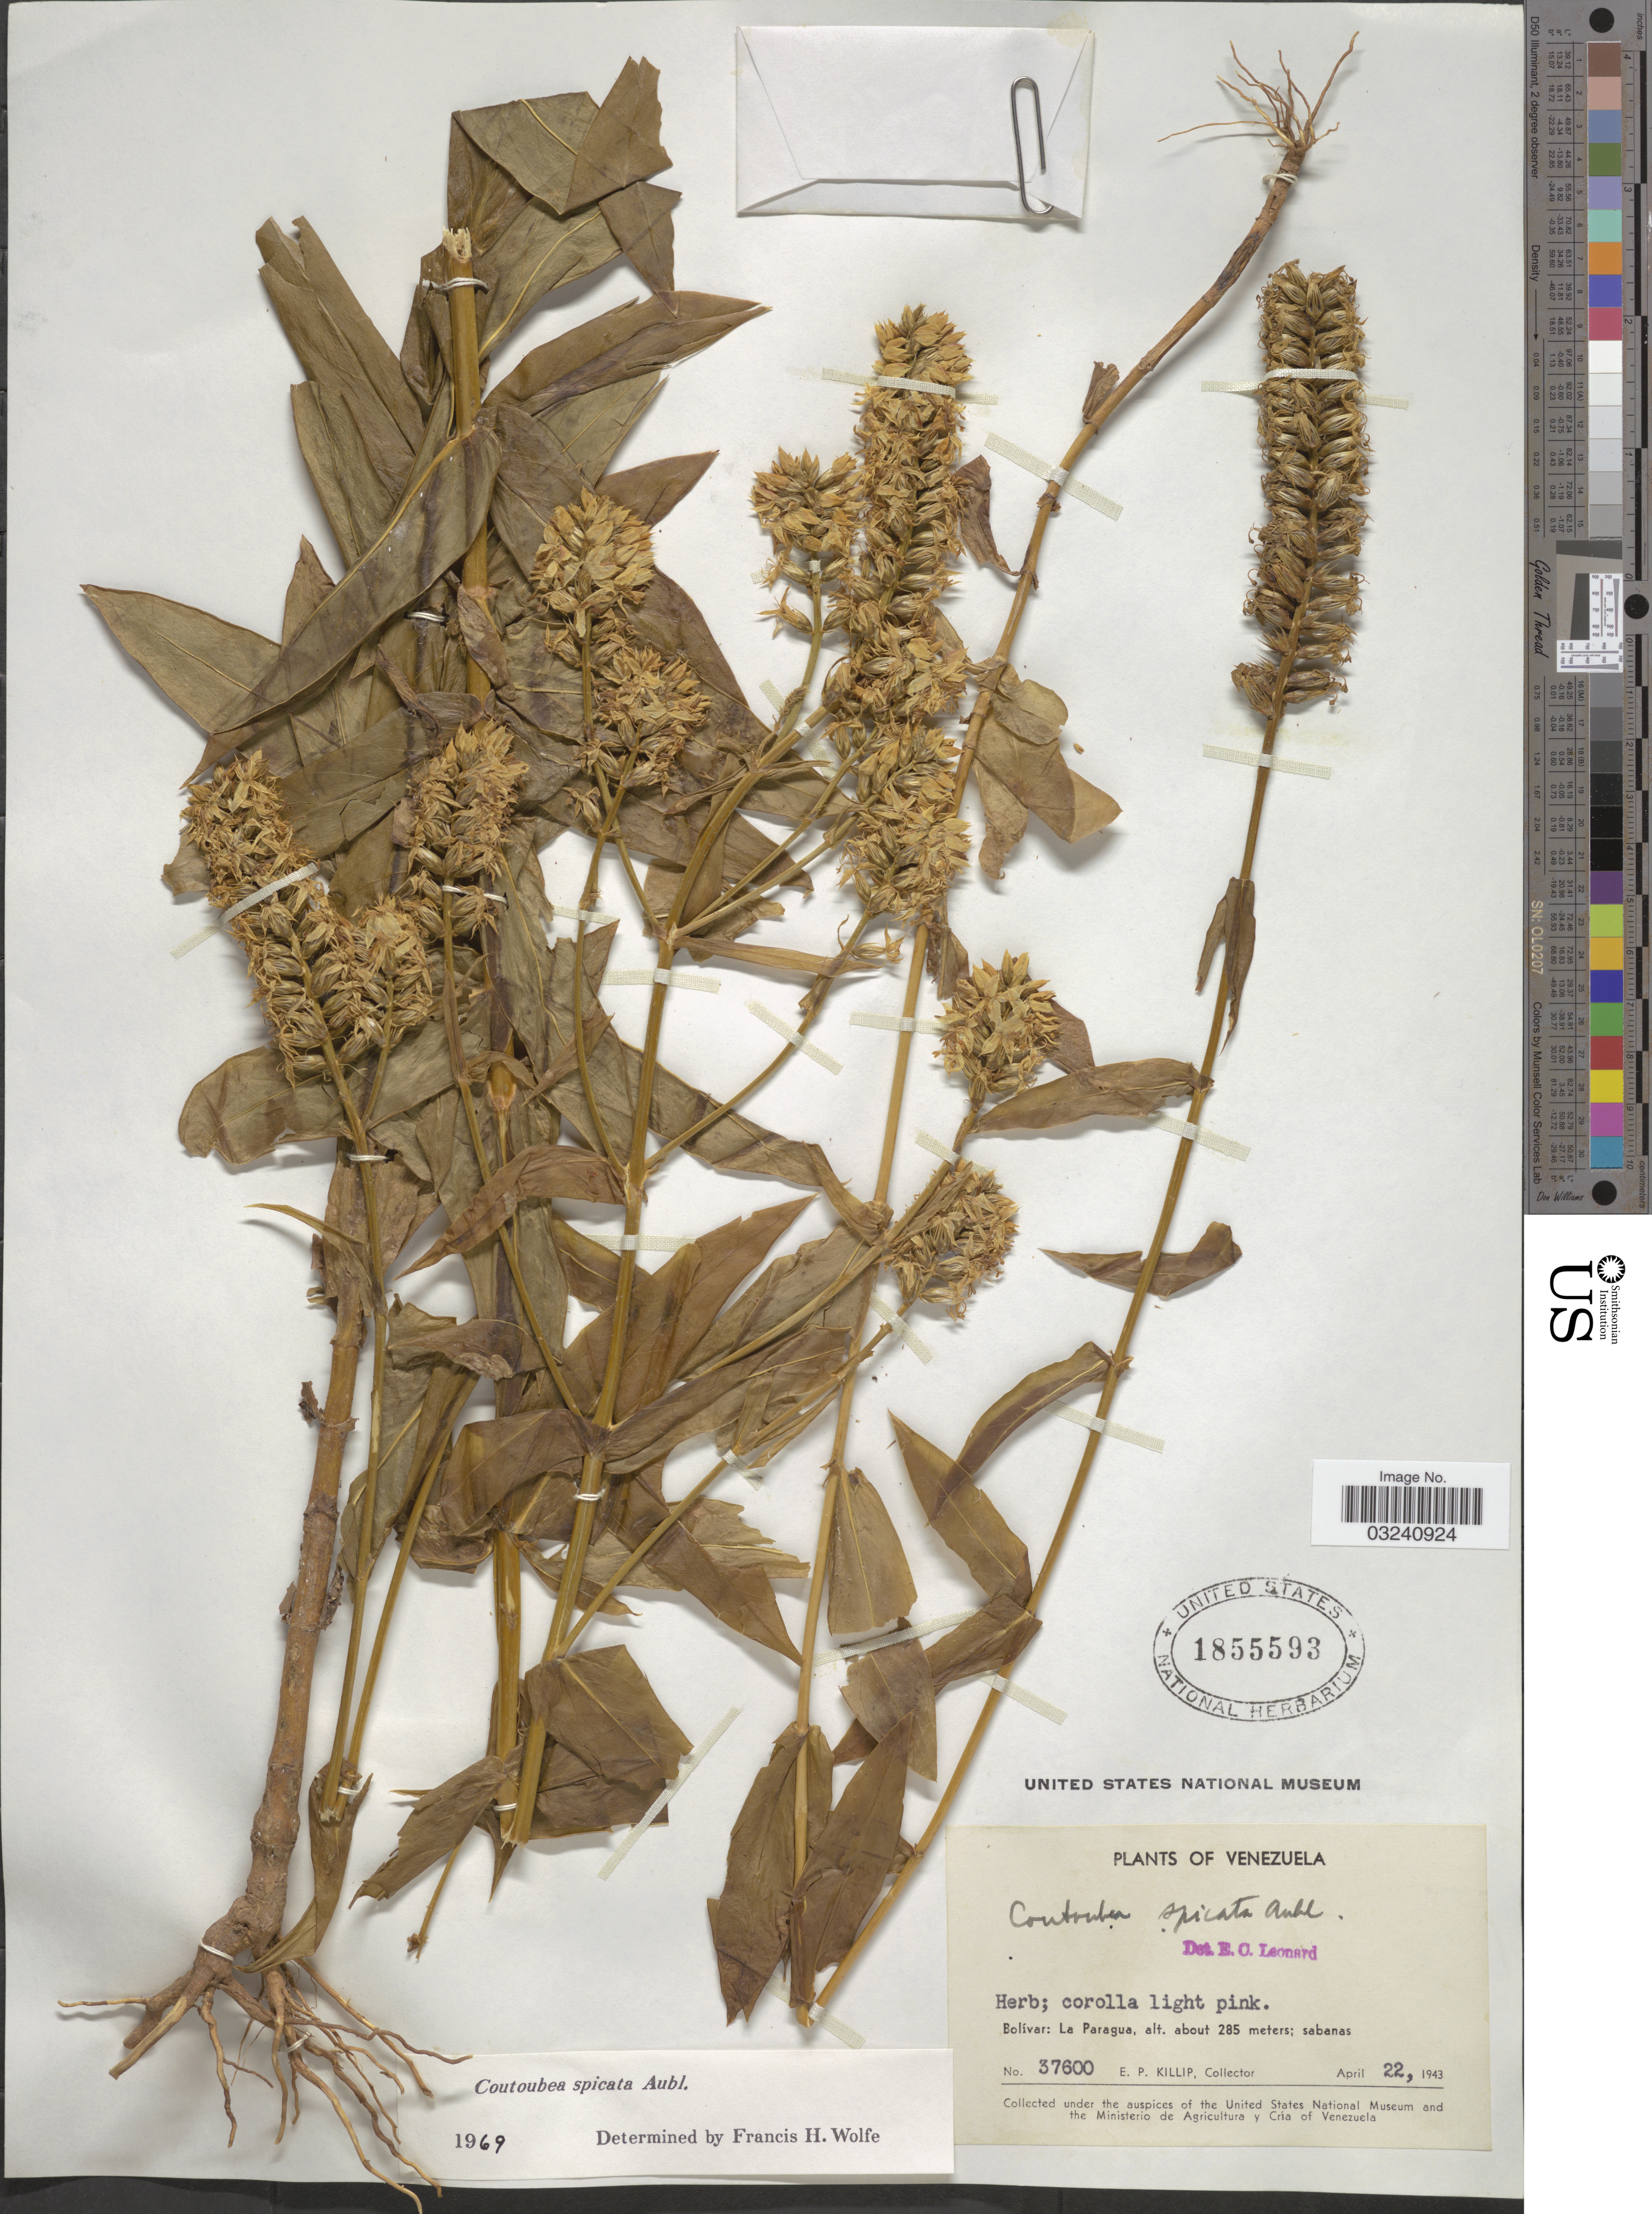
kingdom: Plantae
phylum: Tracheophyta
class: Magnoliopsida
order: Gentianales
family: Gentianaceae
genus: Coutoubea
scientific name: Coutoubea spicata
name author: Aubl.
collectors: E. P. Killip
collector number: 37600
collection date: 1943-04-22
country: Venezuela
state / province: Bolivar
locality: La Paragua.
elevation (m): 285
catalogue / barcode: US 1855593